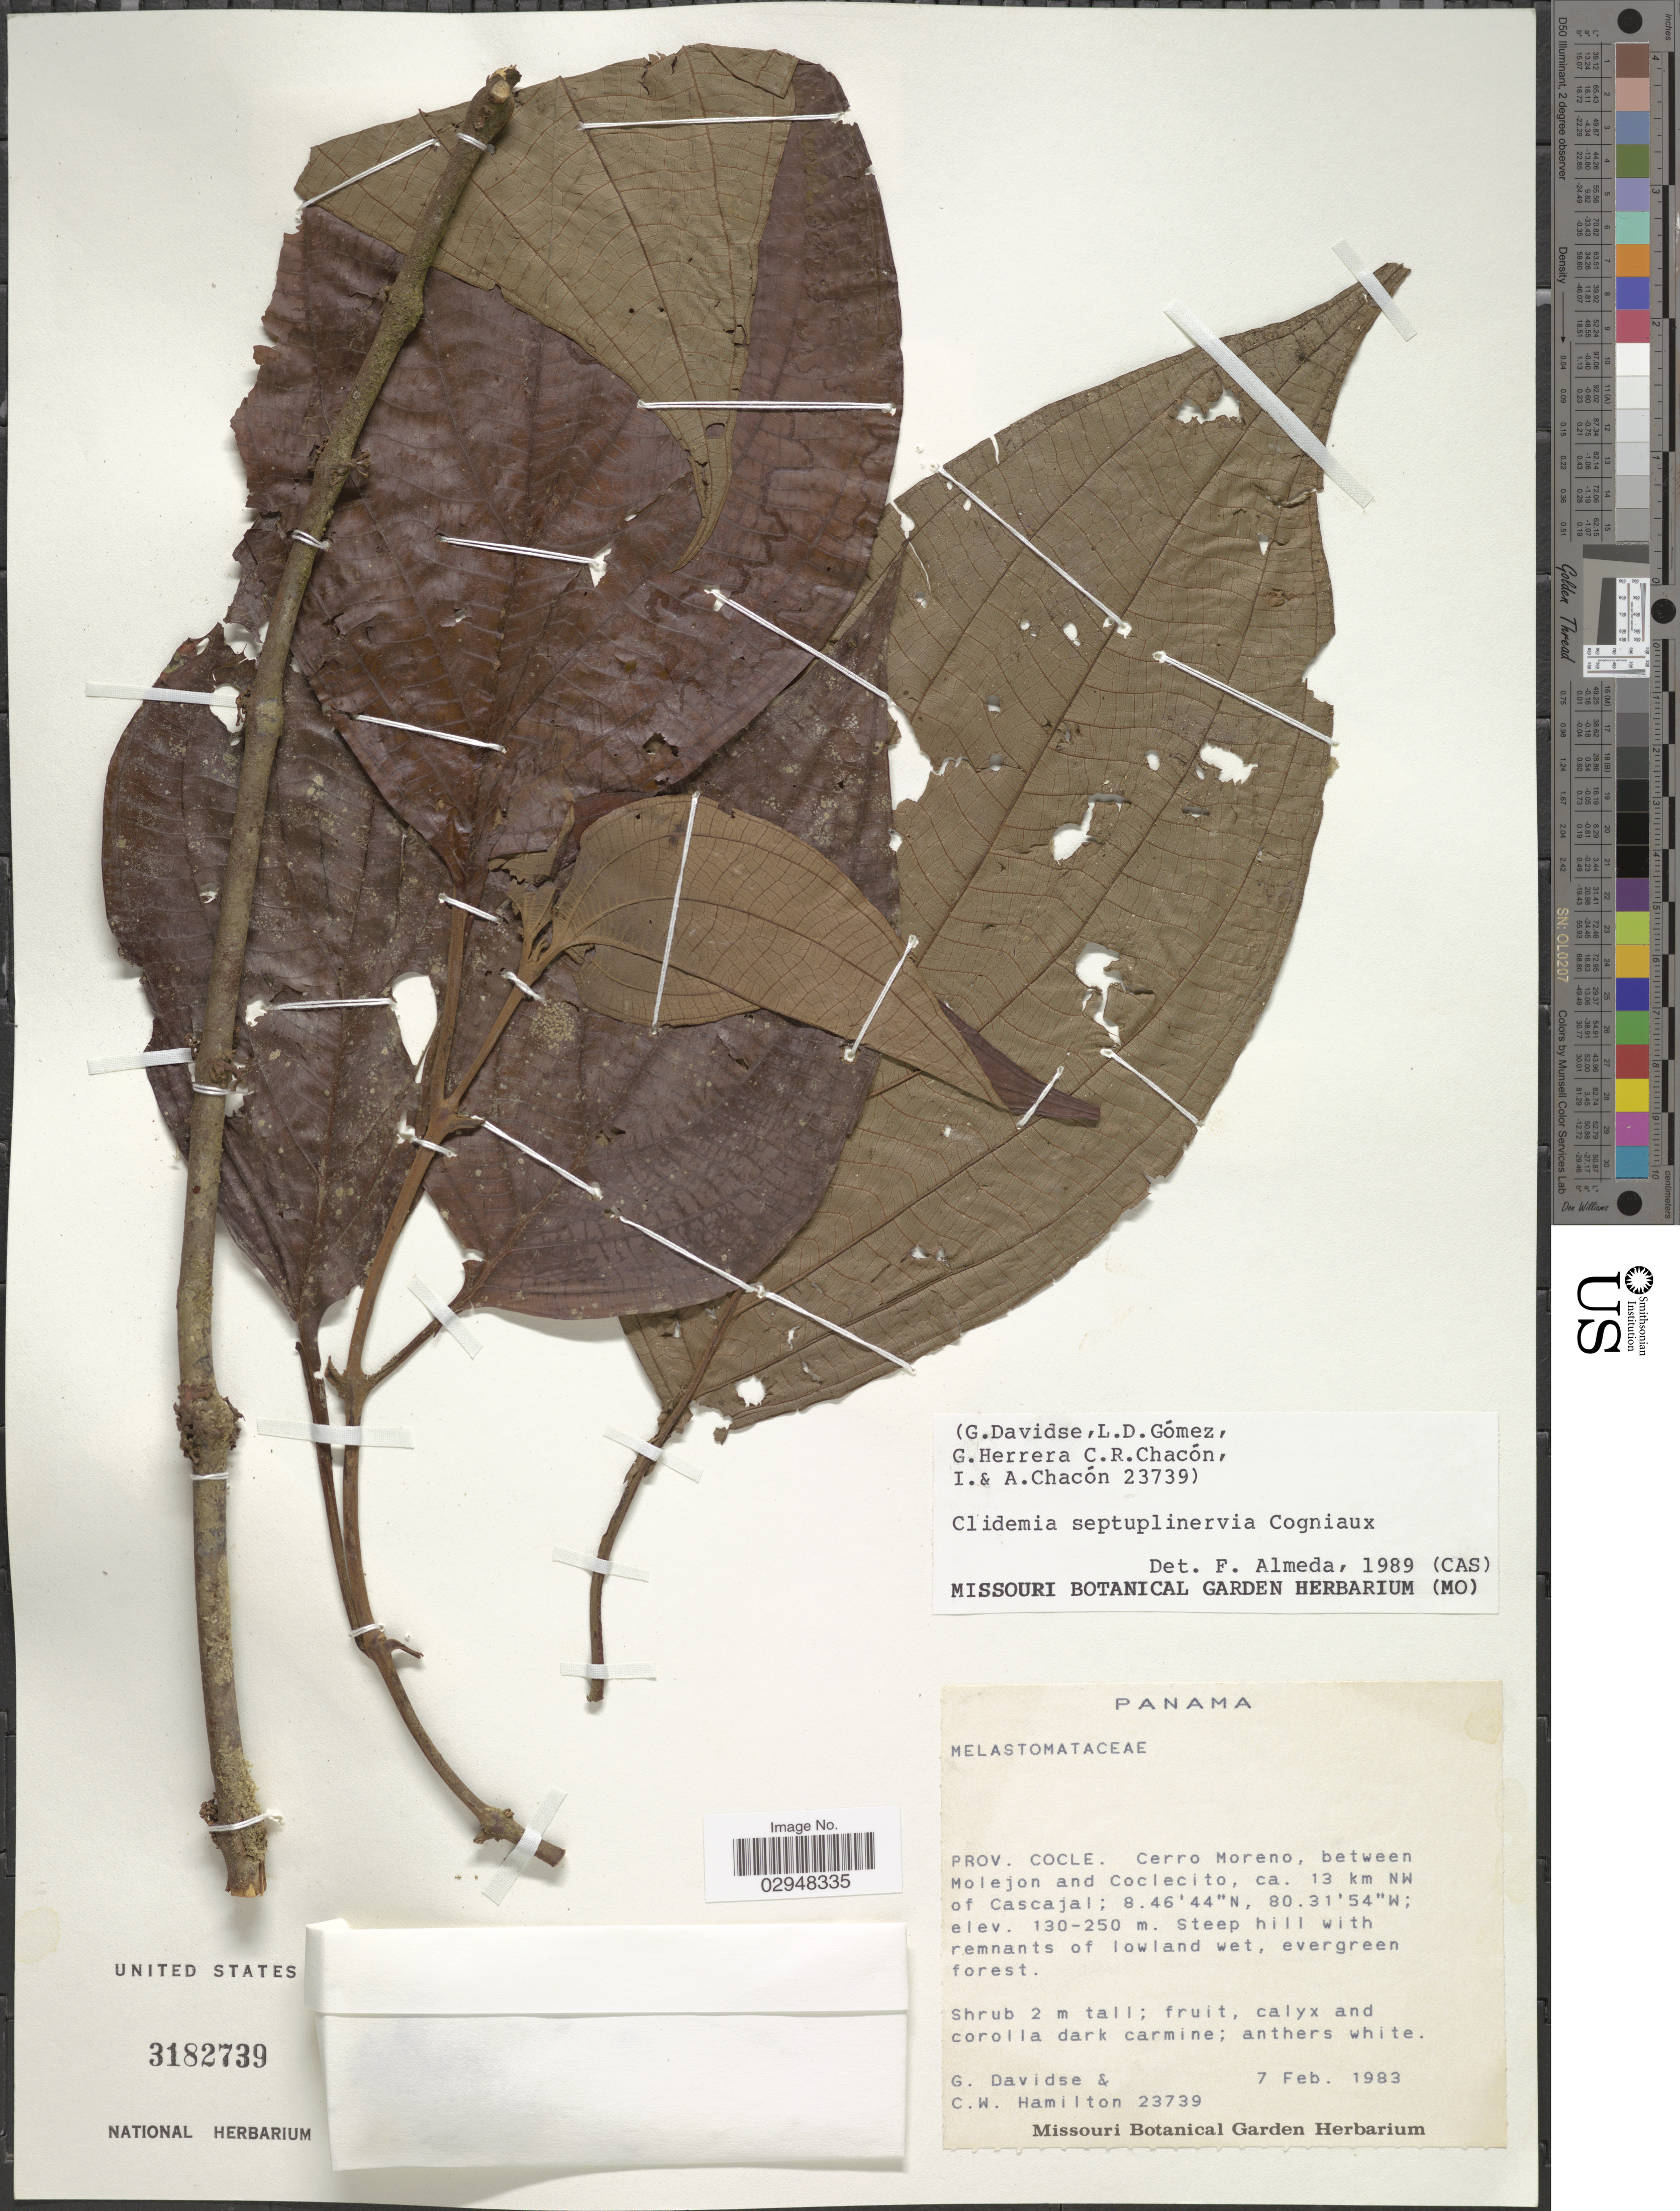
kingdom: Plantae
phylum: Tracheophyta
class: Magnoliopsida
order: Myrtales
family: Melastomataceae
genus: Clidemia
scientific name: Clidemia trichocalyx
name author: (S.F. Blake) Gleason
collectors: G. Davidse & C. W. Hamilton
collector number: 23739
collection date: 1983-02-07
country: Panama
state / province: Coclé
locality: Cerro Moreno, between Molejon and Coclecito, ca. 13 km NW of Cascajal.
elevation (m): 130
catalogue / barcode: US 3182739